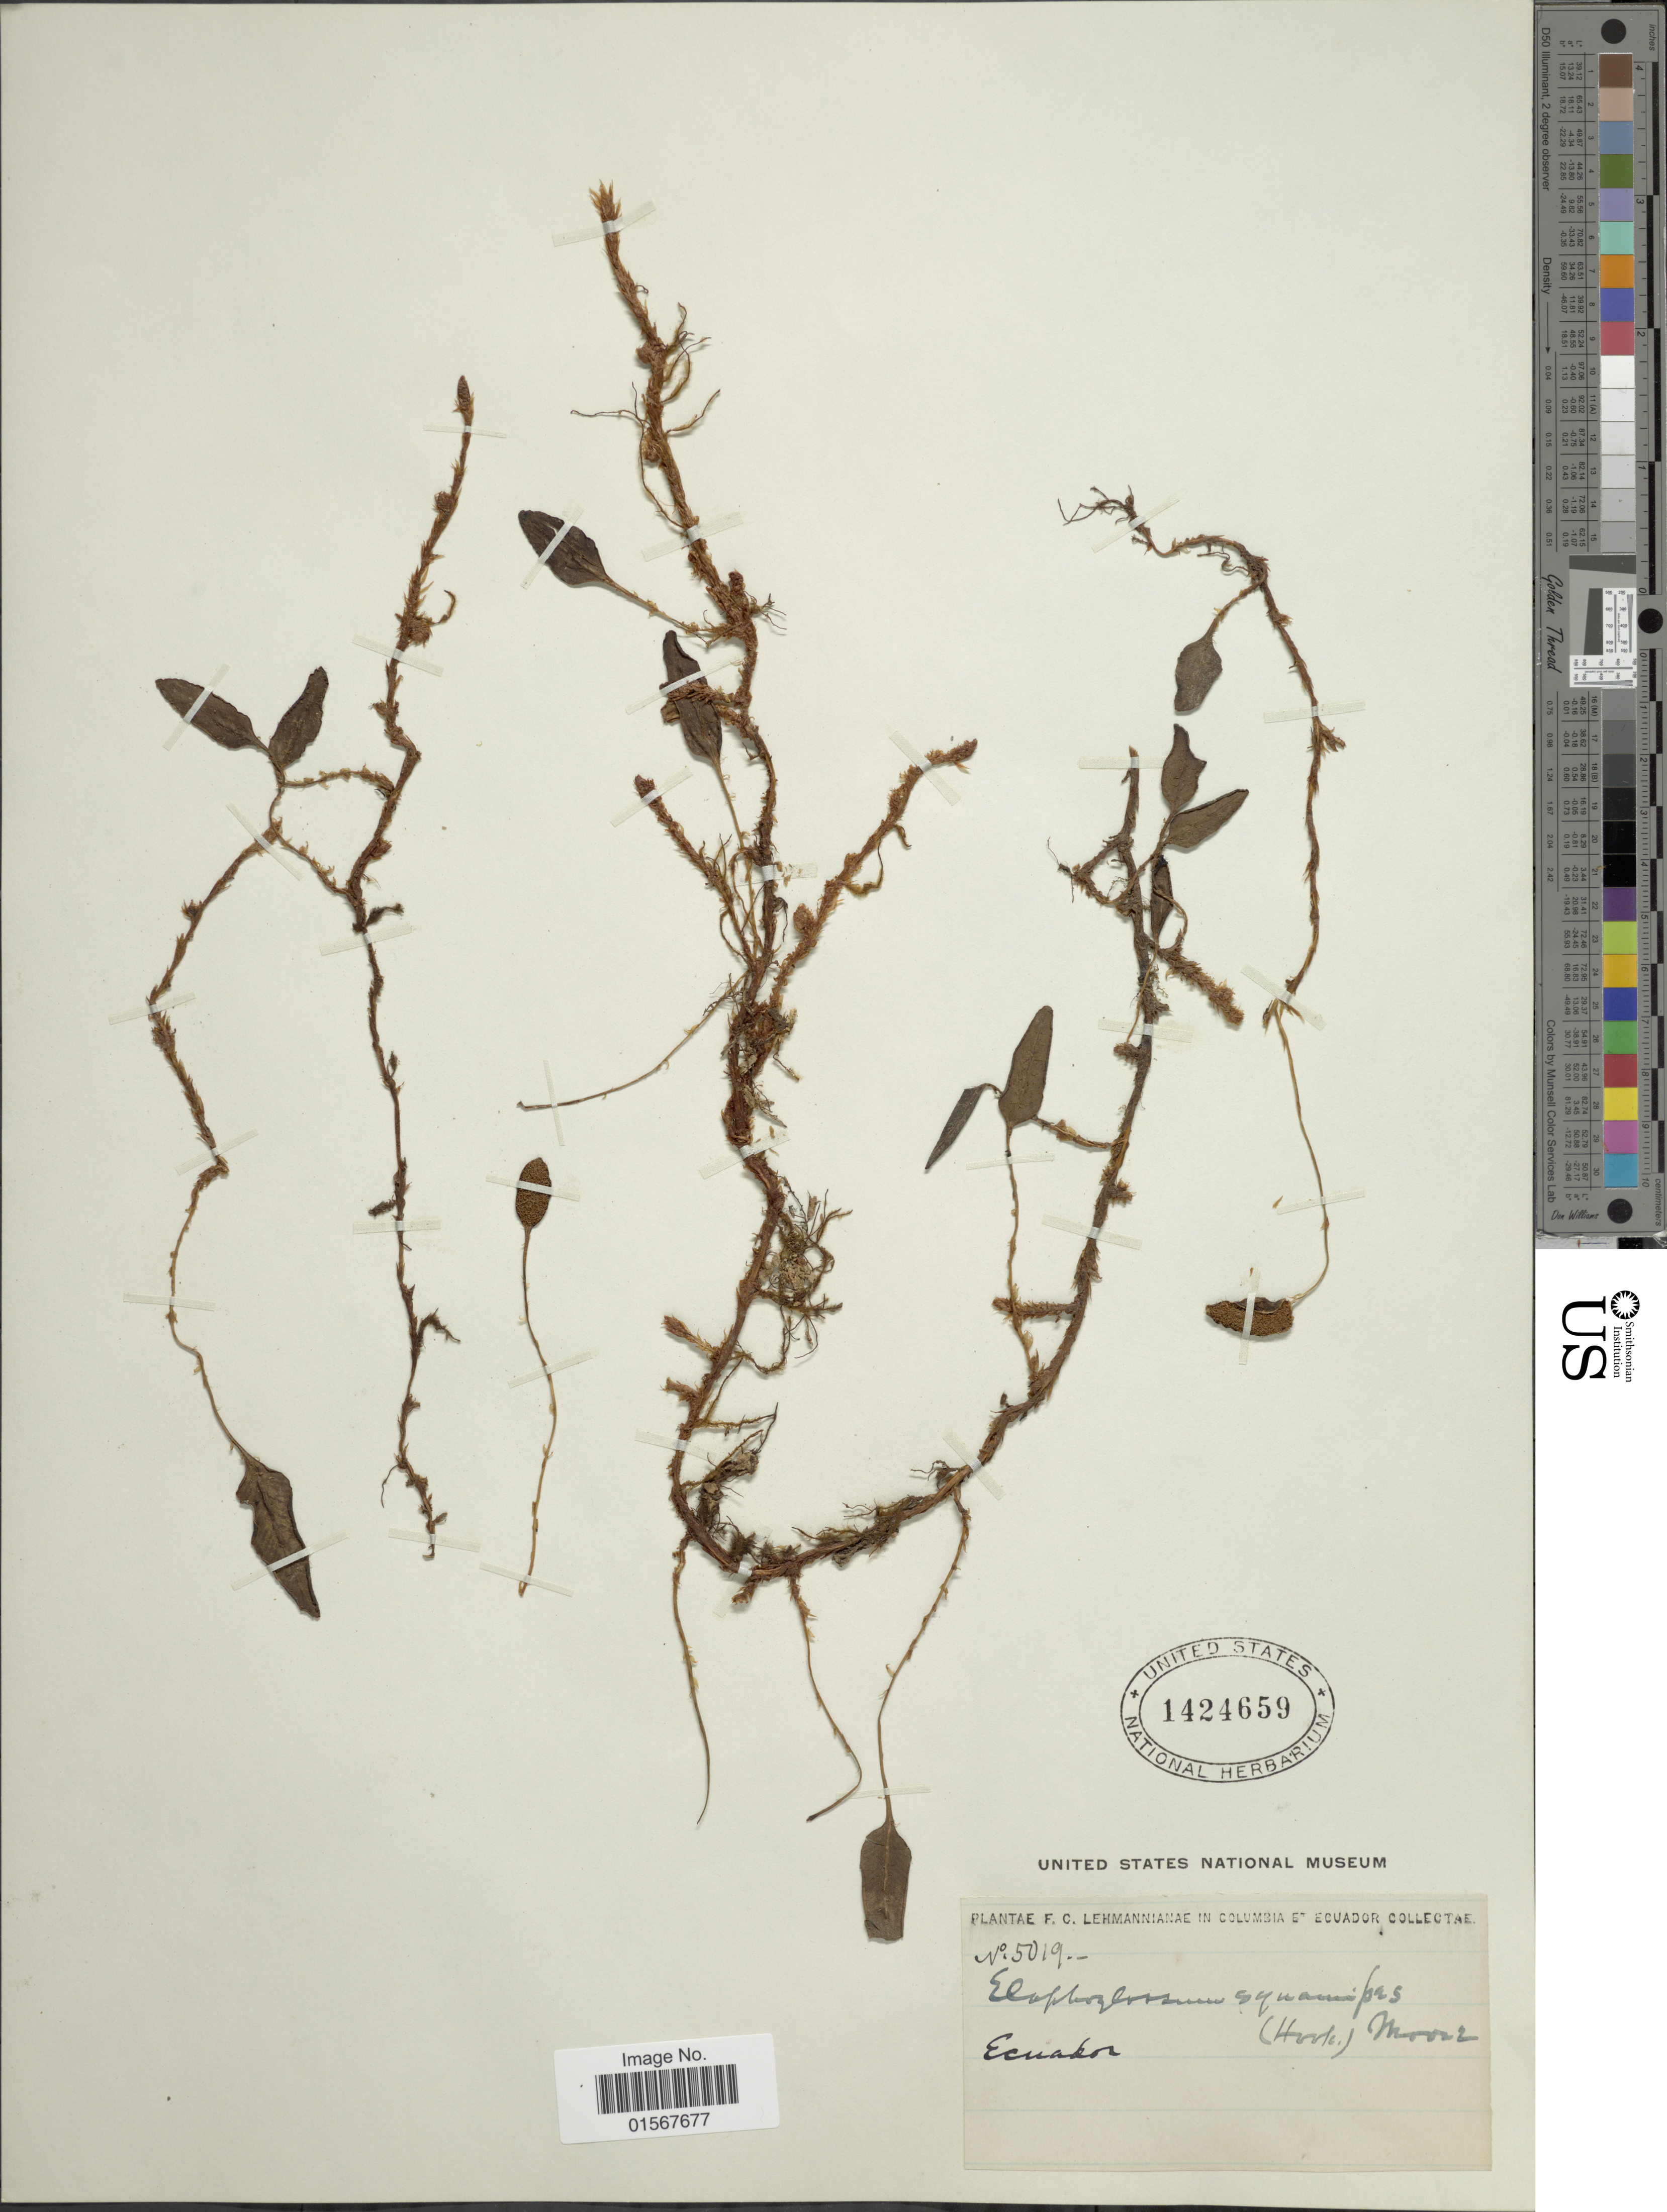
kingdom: Plantae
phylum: Tracheophyta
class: Polypodiopsida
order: Polypodiales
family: Dryopteridaceae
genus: Elaphoglossum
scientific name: Elaphoglossum squamipes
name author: (Hook.) T. Moore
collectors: F. C. Lehmann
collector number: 5019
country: Ecuador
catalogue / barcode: US 1424659